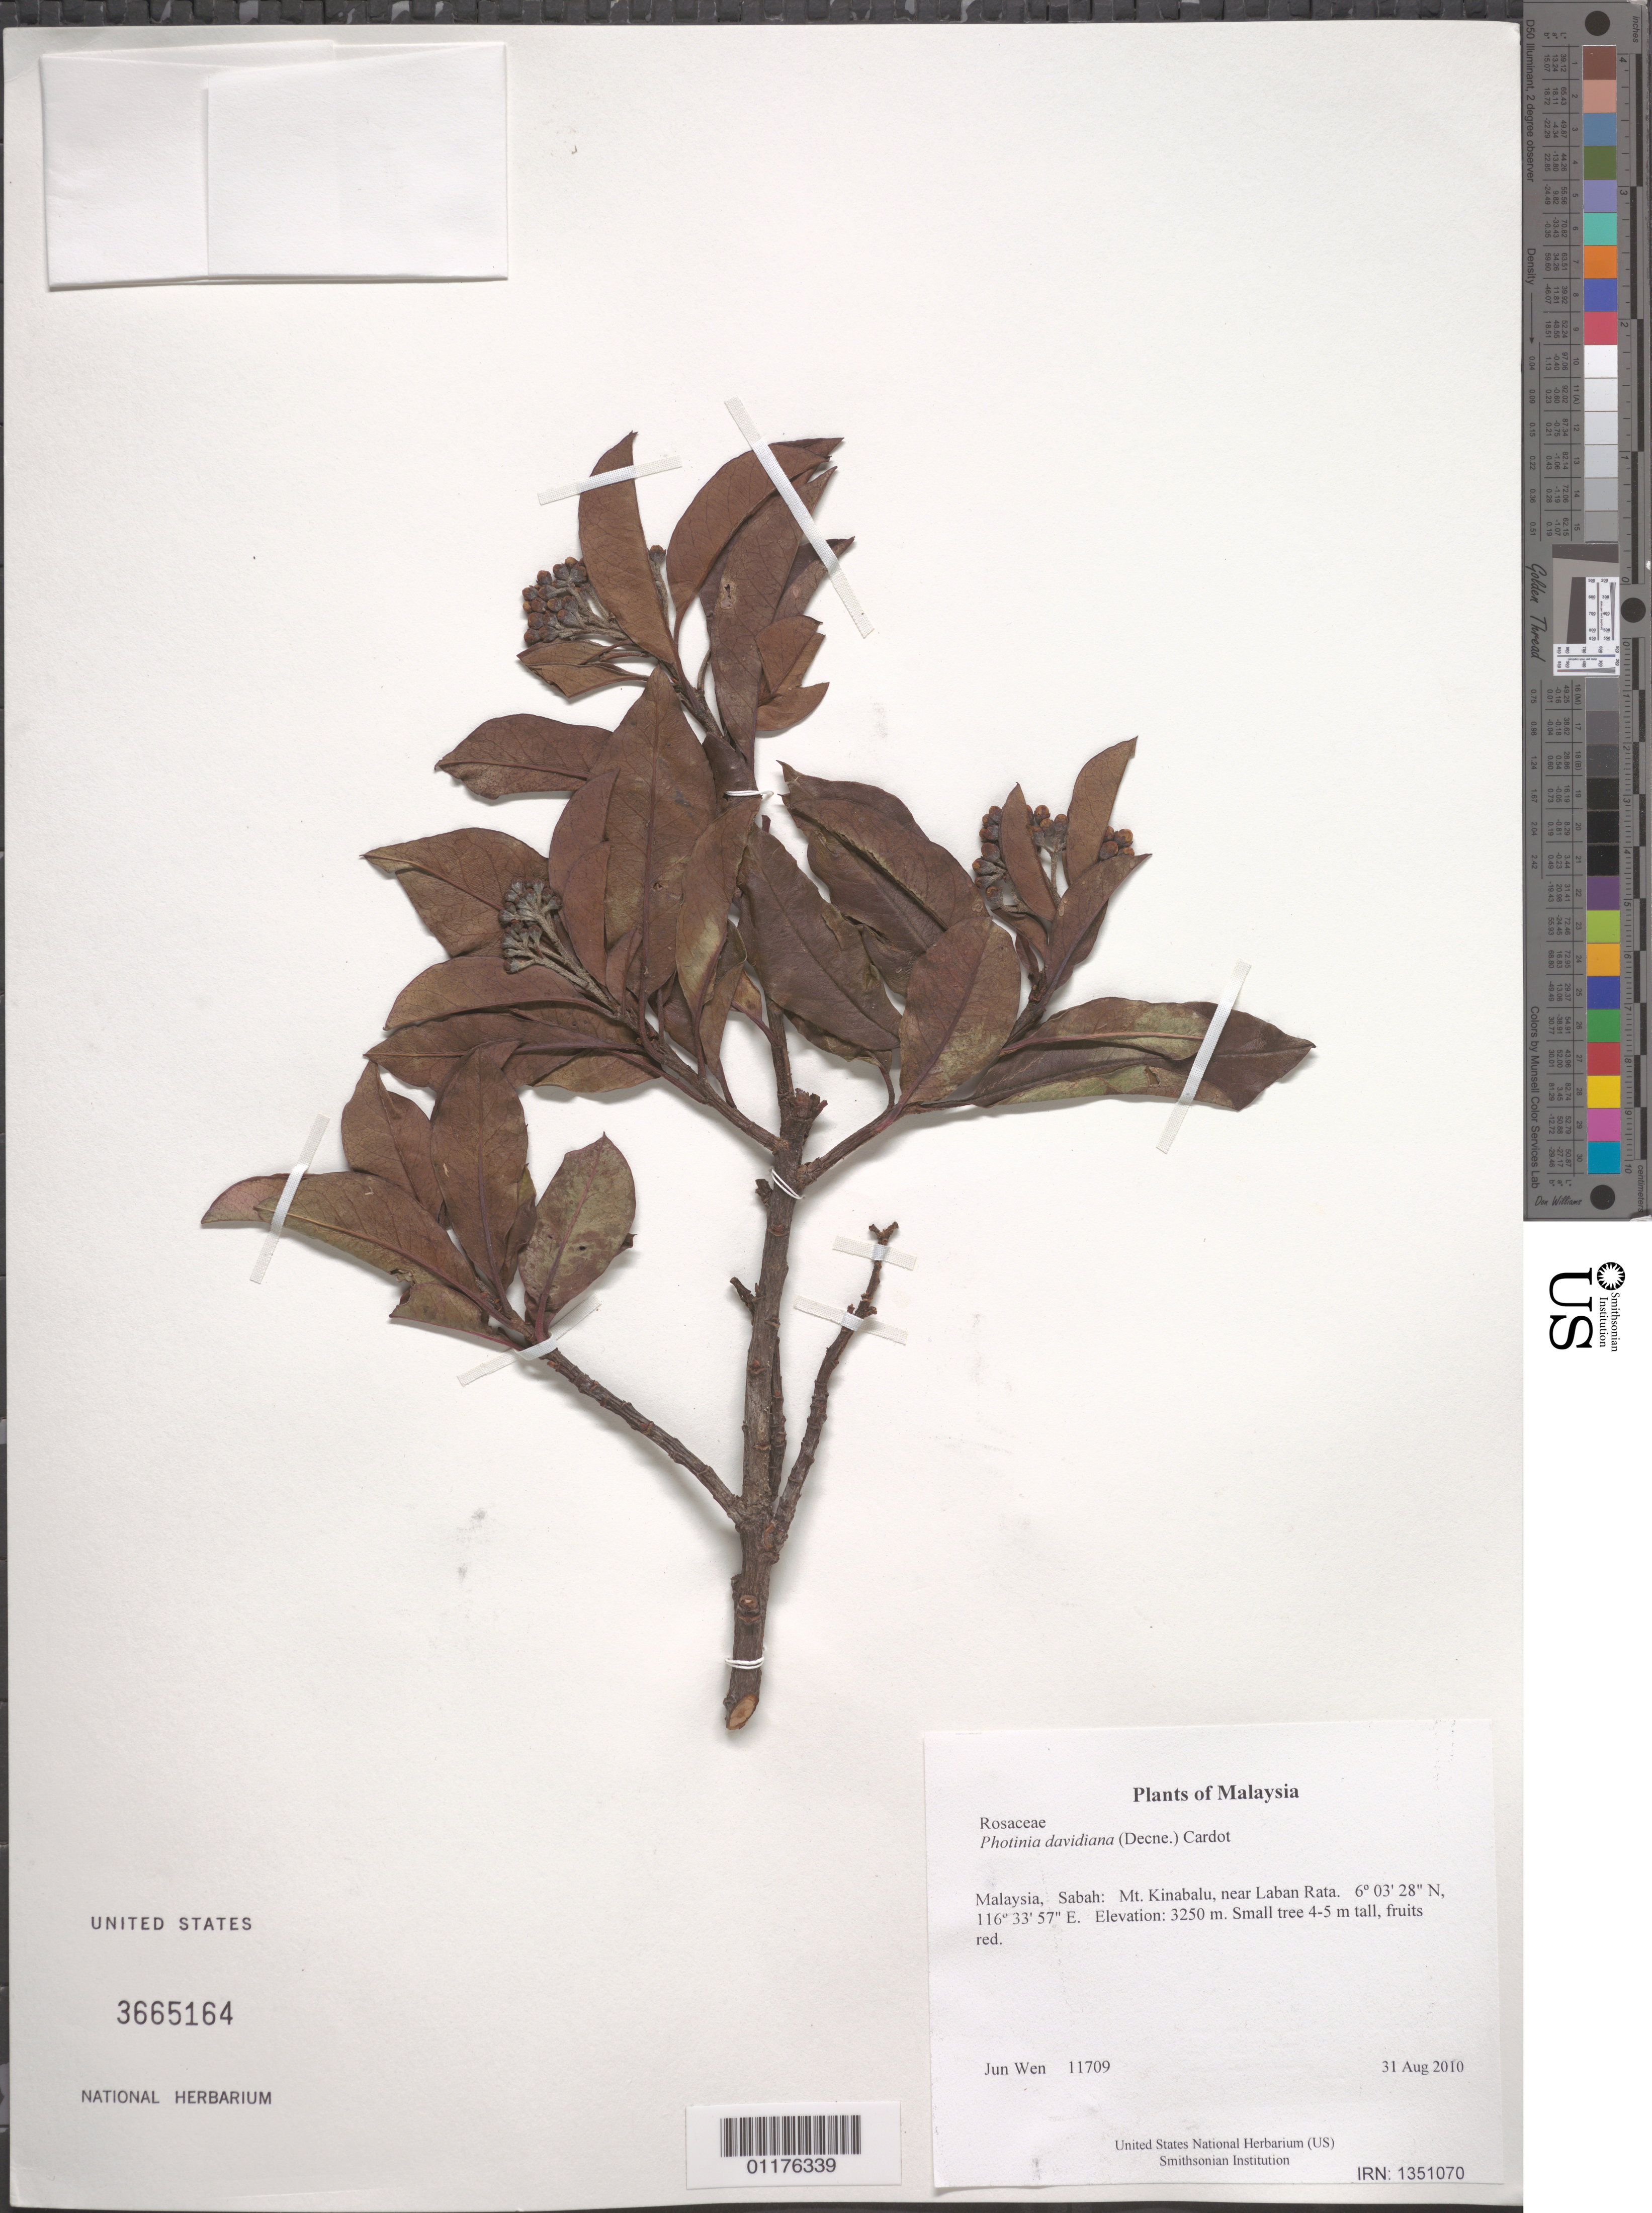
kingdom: Plantae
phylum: Tracheophyta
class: Magnoliopsida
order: Rosales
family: Rosaceae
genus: Photinia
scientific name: Photinia davidiana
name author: (Decne.) Cardot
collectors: J. Wen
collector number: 11709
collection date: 2010-08-31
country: Malaysia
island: Borneo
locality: Sabah: Mt. Kinabalu, near Laban Rata.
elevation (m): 3250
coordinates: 06 03 28.5 N, 116 33 57.3 E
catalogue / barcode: US 3665164